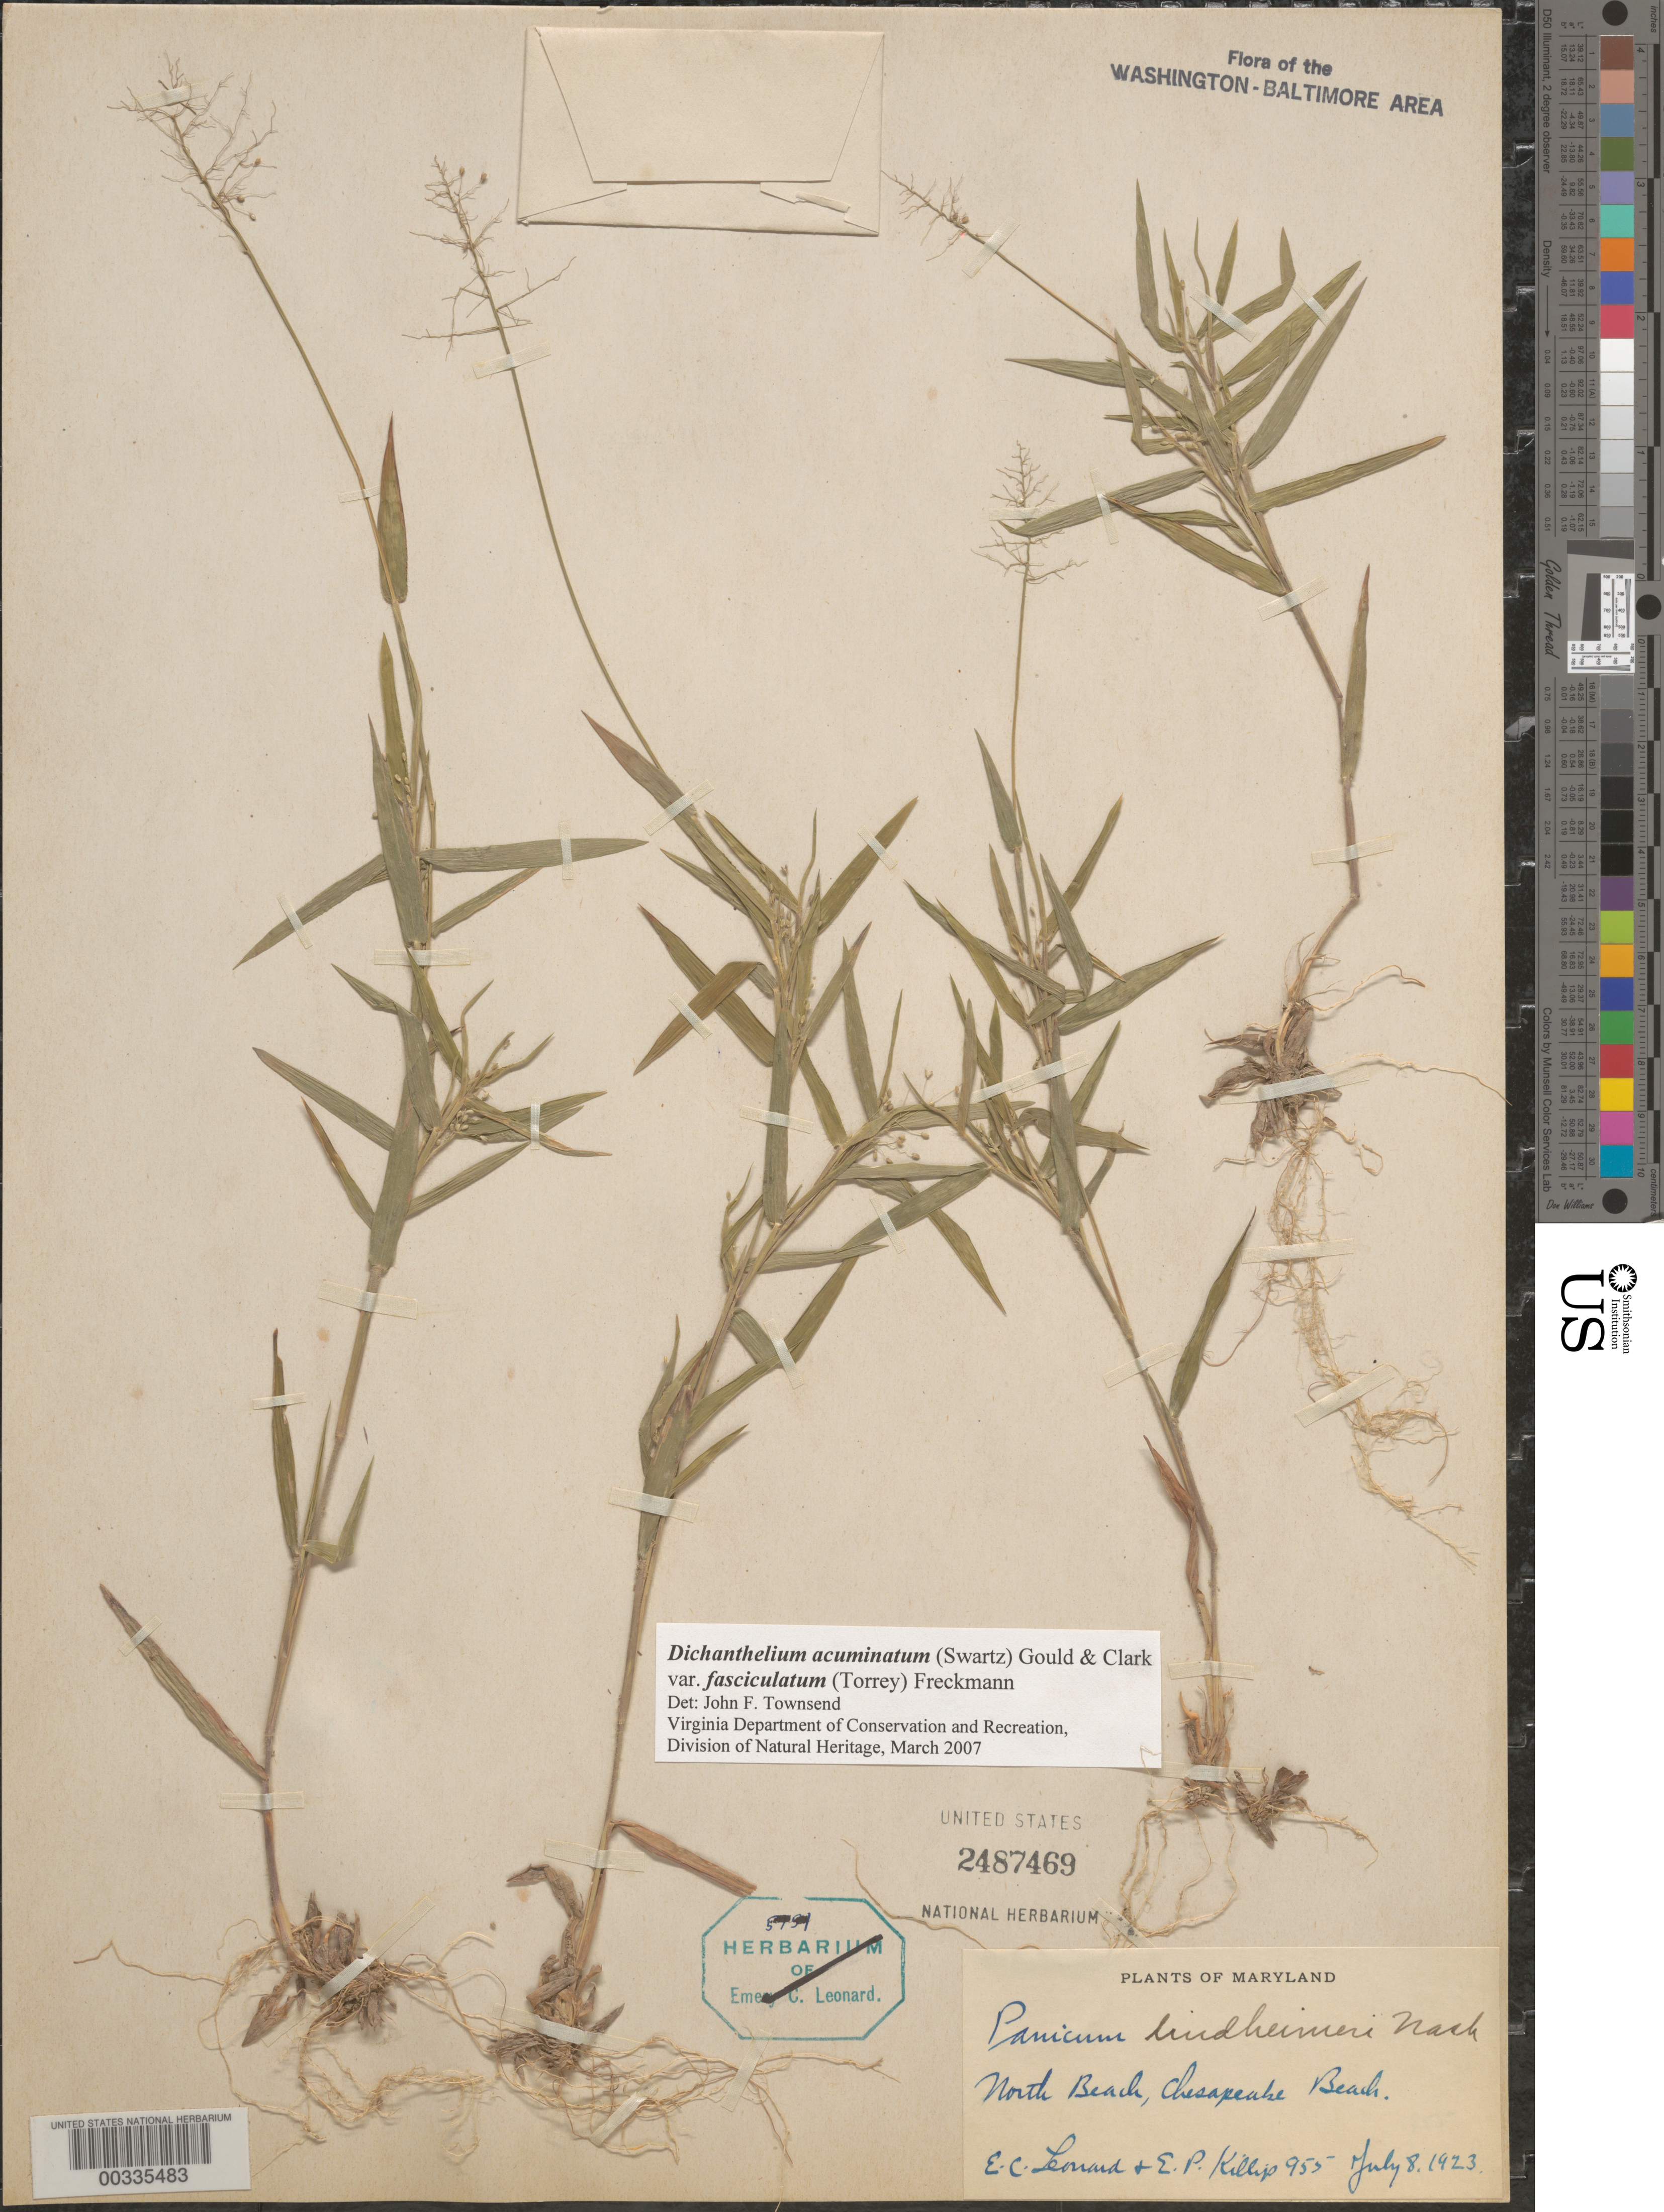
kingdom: Plantae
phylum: Tracheophyta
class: Liliopsida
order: Poales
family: Poaceae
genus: Dichanthelium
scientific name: Dichanthelium acuminatum var. fasciculatum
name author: (Torr.) Freckmann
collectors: E. P. Killip & E. C. Leonard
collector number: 955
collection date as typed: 08 Jul 1923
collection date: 1923-07-08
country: United States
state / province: Maryland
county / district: Calvert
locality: North Beach, Chesapeake Beach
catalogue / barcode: US 2487469